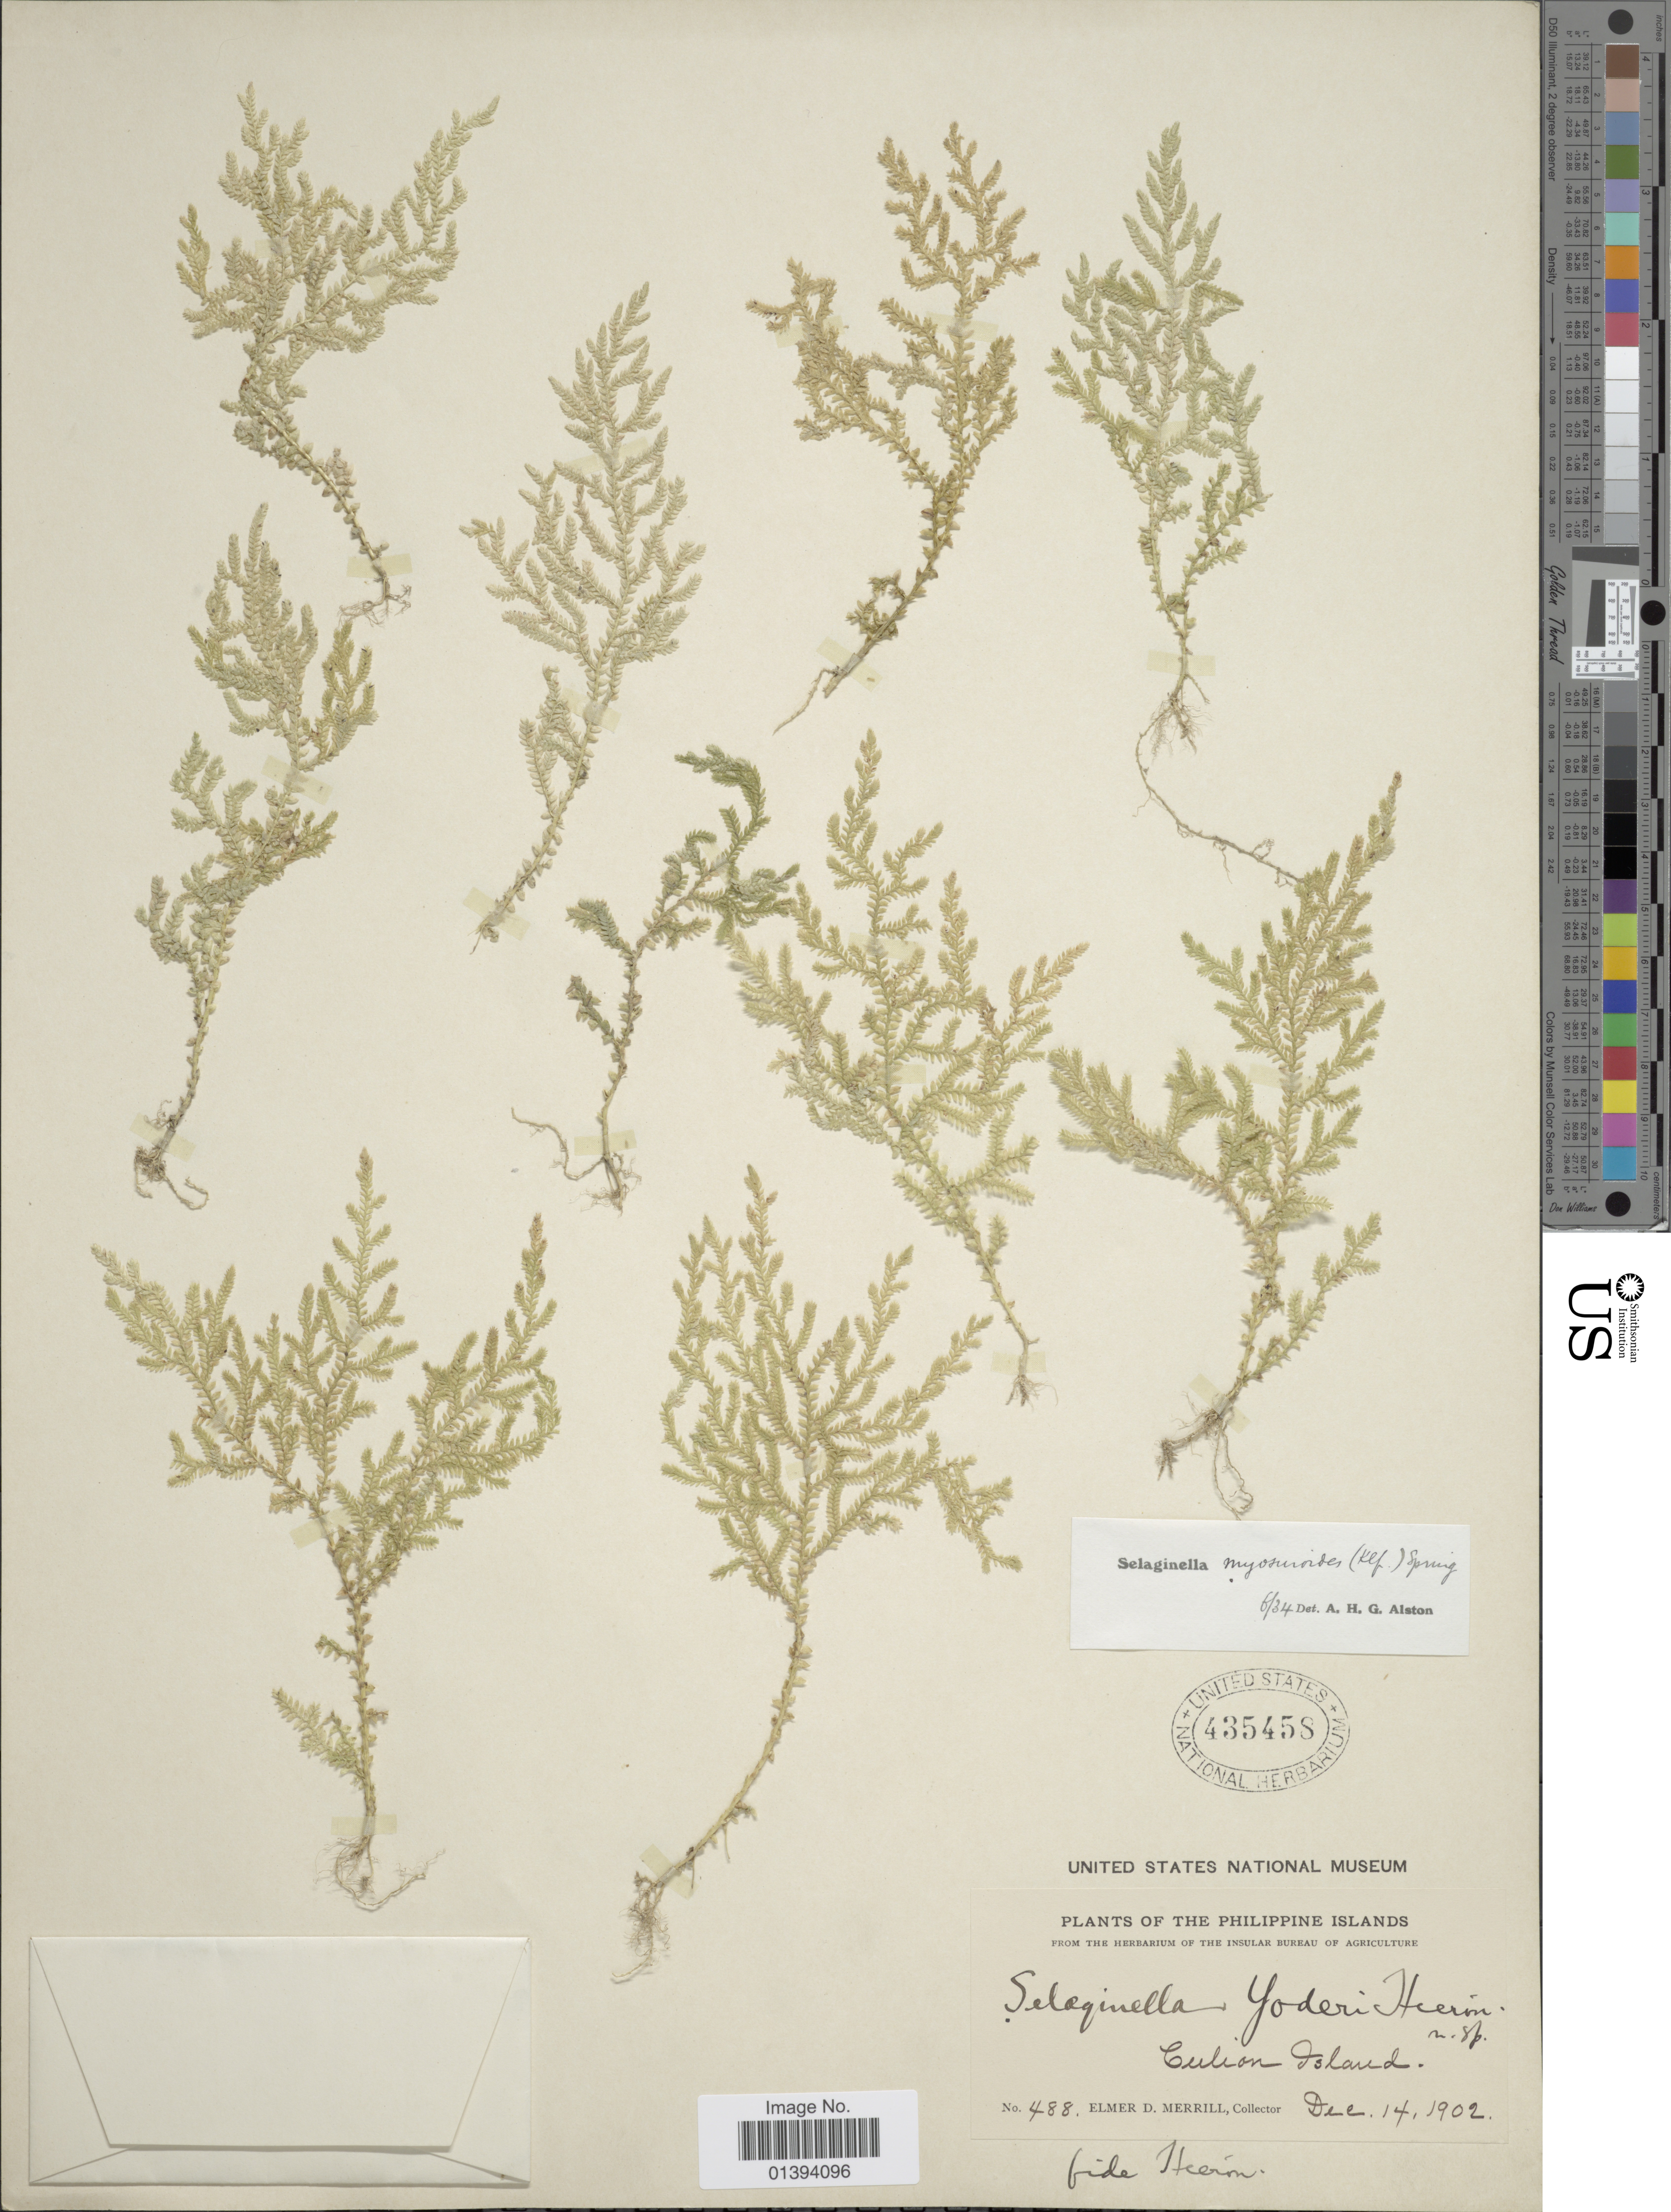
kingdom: Plantae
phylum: Tracheophyta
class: Lycopodiopsida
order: Selaginellales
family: Selaginellaceae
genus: Selaginella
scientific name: Selaginella myosuroides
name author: (Kaulf.) Spring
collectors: E. D. Merrill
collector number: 488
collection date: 1902-12-14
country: Philippines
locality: Culion Island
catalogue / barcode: US 435458